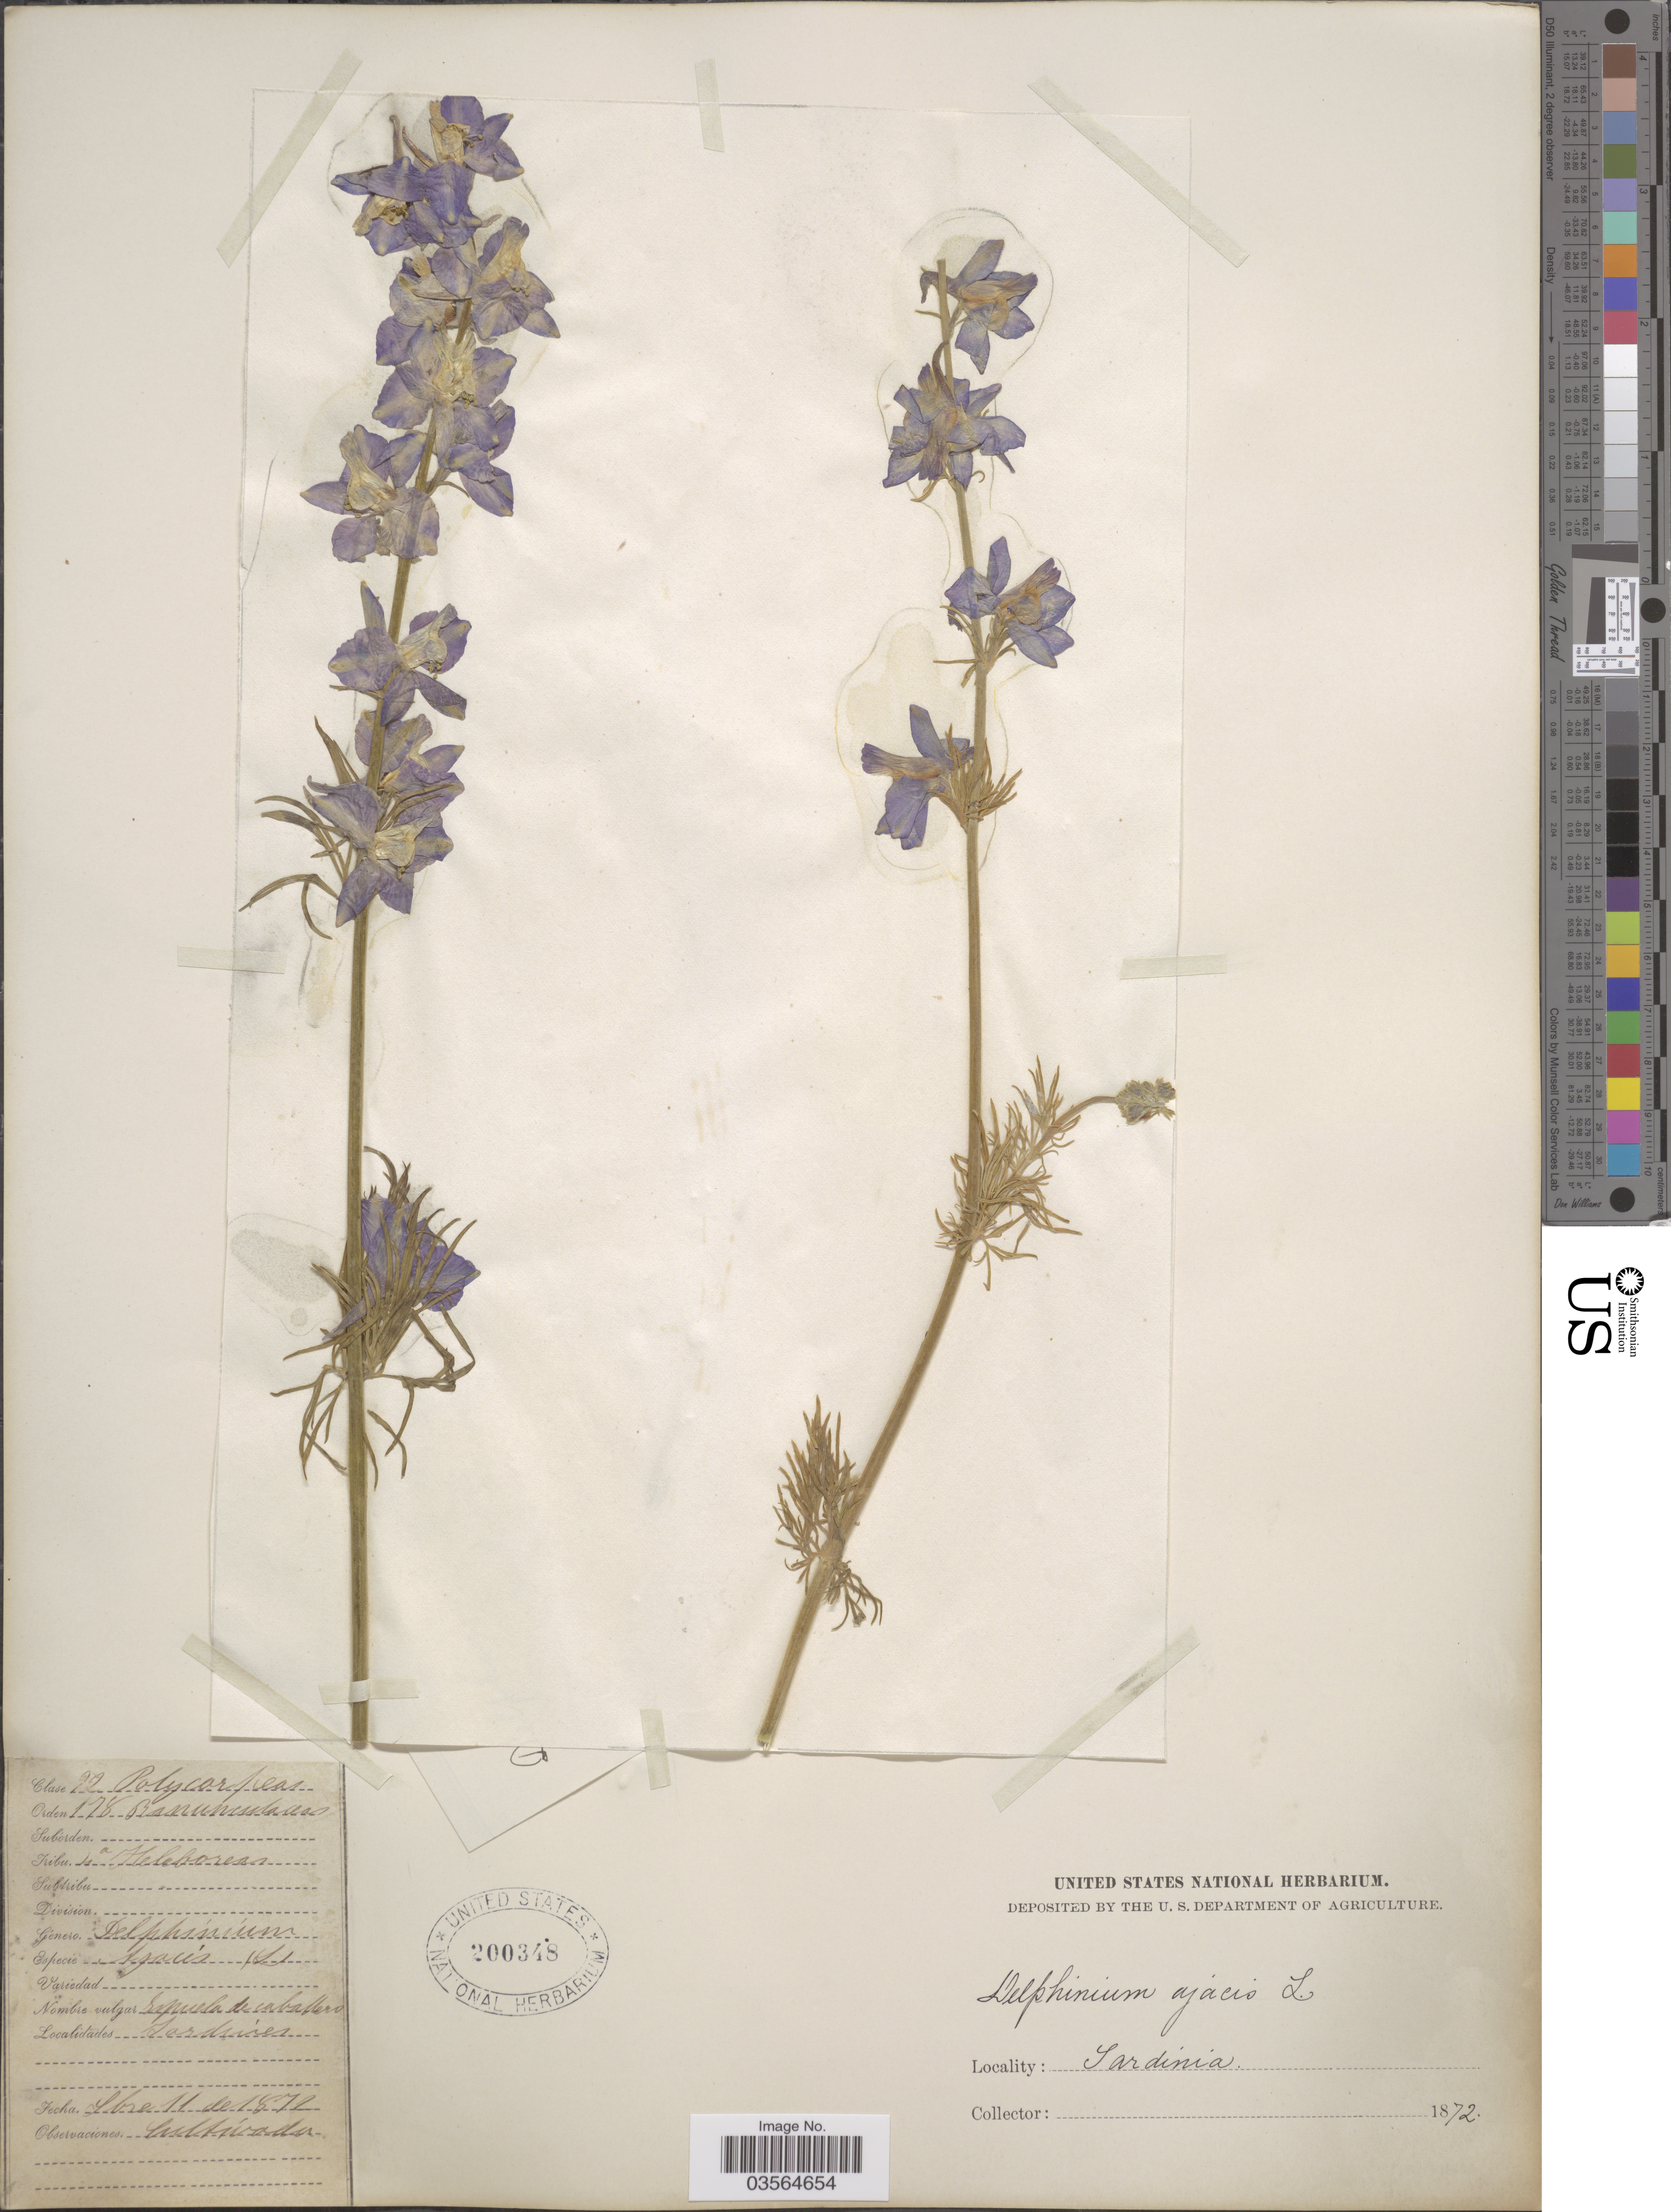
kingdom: Plantae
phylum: Tracheophyta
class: Magnoliopsida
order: Ranunculales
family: Ranunculaceae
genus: Delphinium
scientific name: Delphinium ajacis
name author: L.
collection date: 1872-04-11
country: Italy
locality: Sardinia.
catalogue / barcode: US 200348